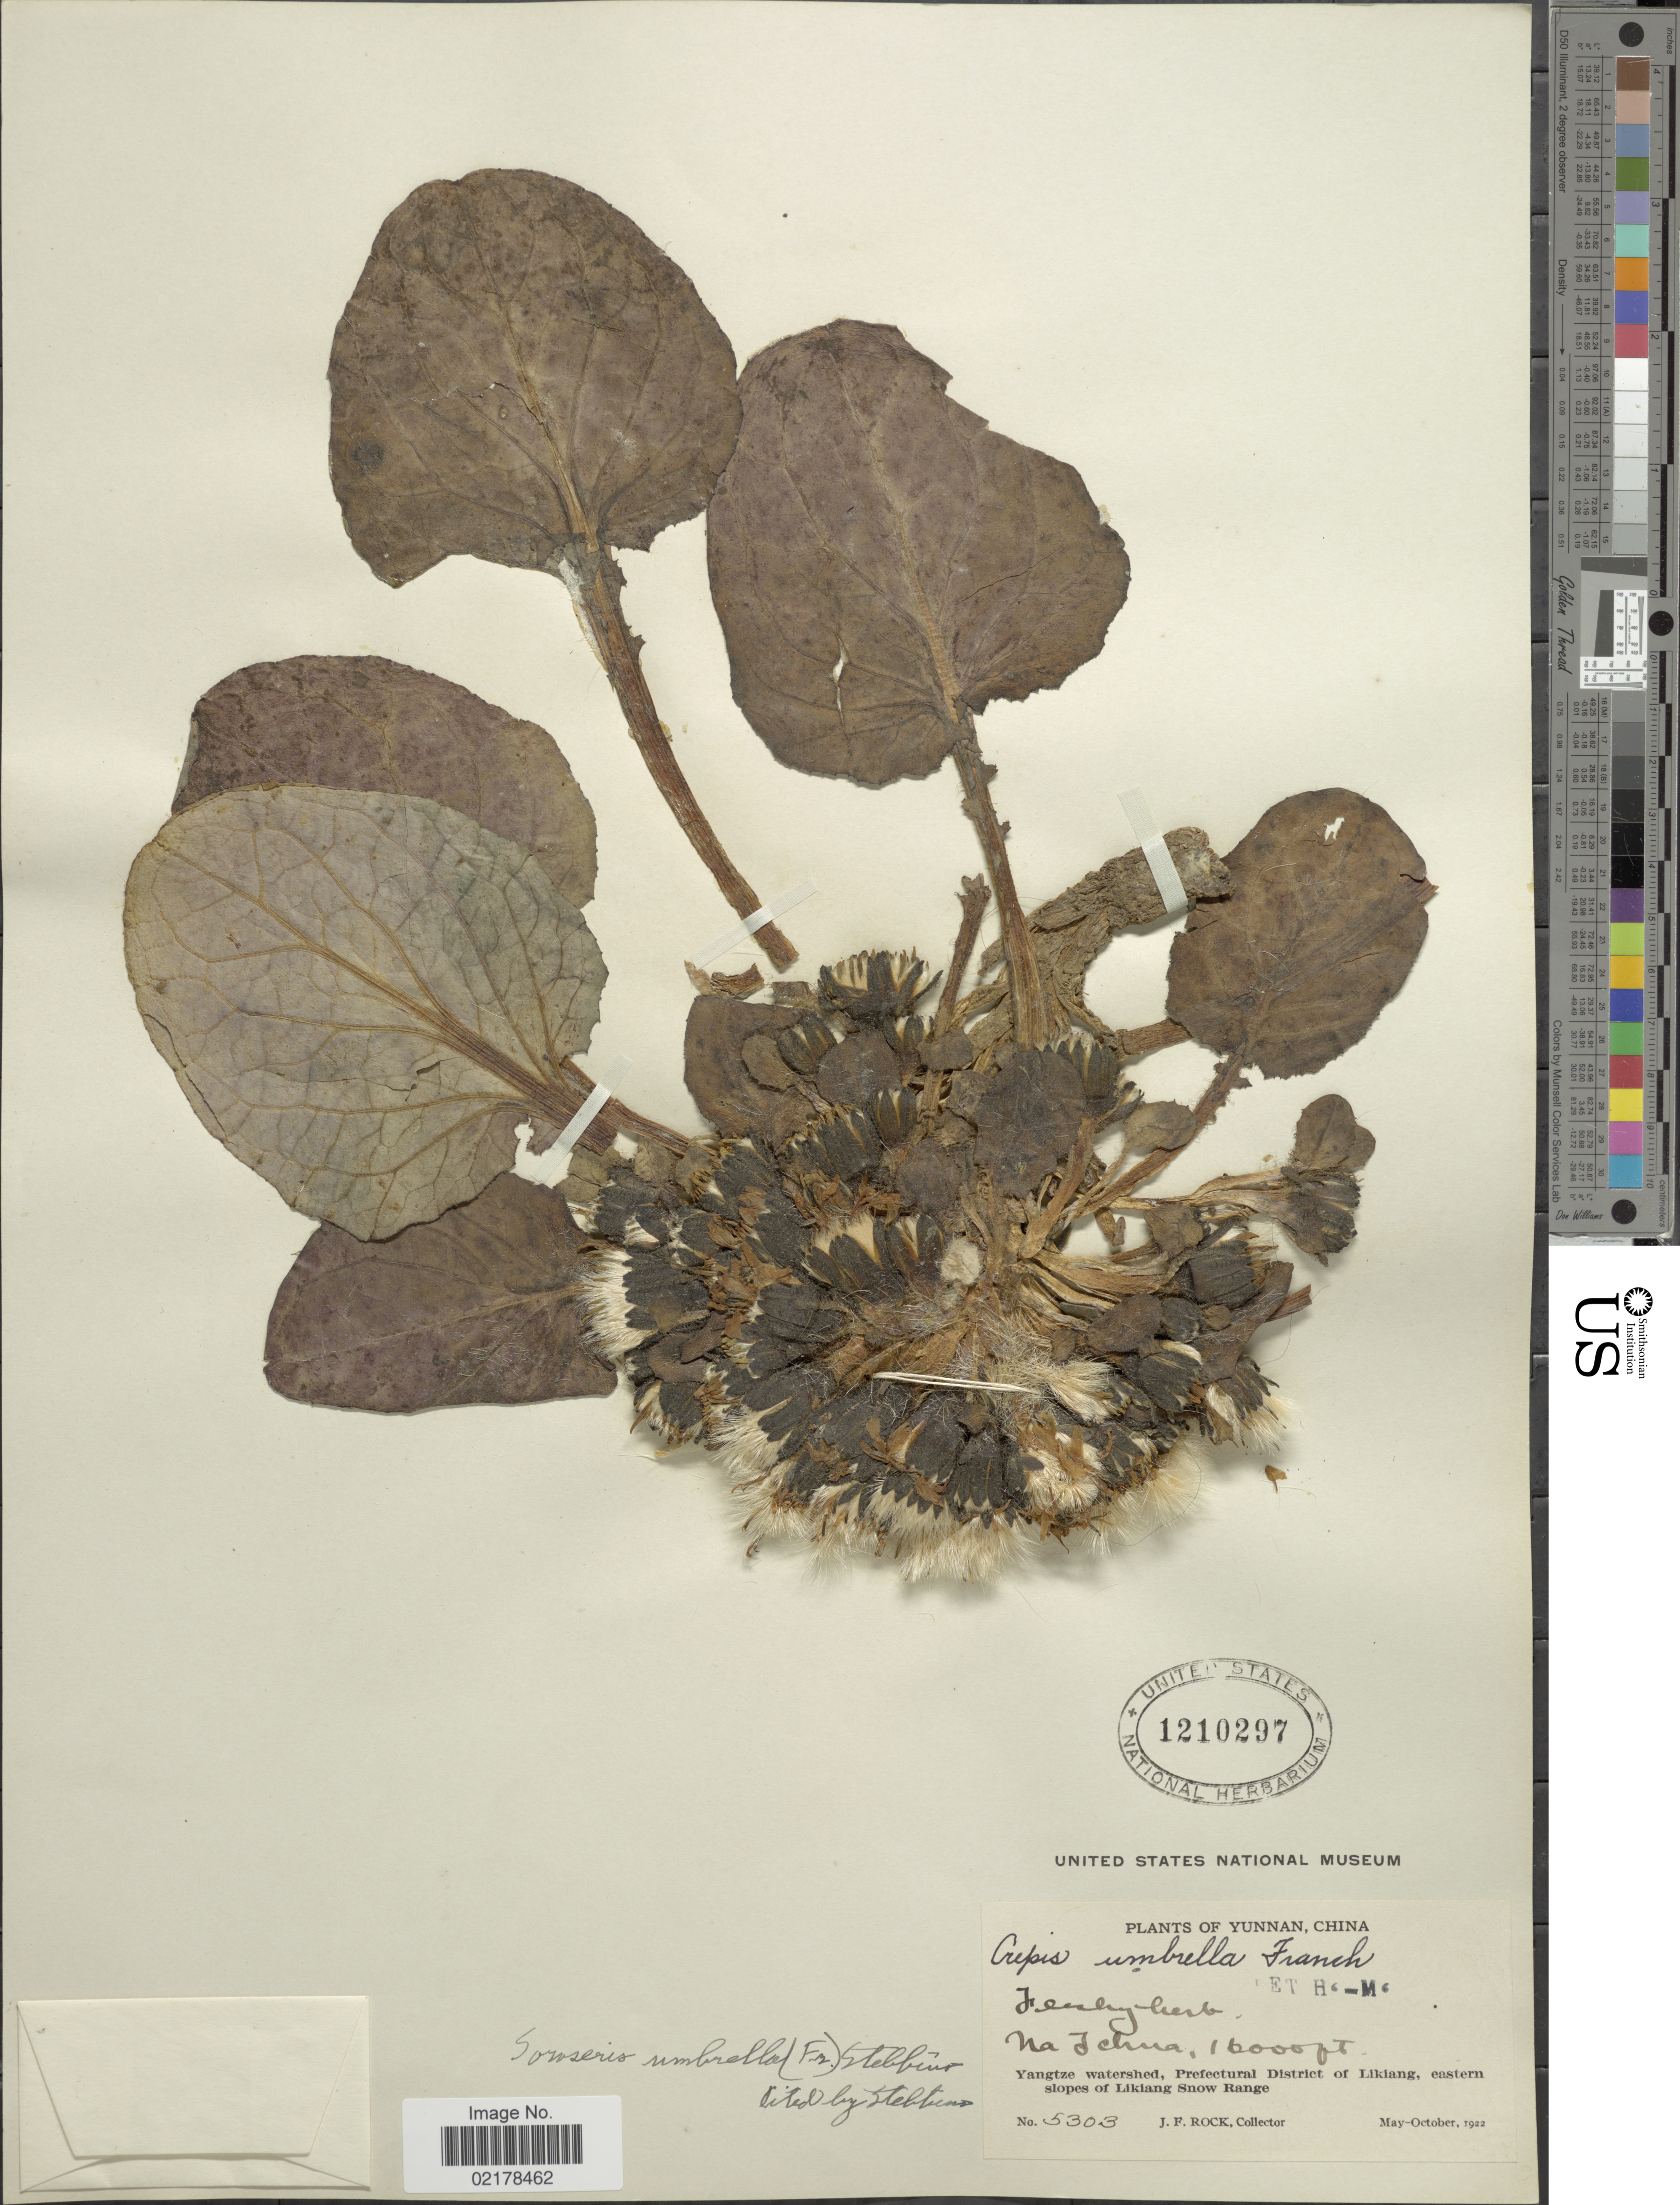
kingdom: Plantae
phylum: Tracheophyta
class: Magnoliopsida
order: Asterales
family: Asteraceae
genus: Soroseris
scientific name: Soroseris umbrella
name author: (Franch.) Stebbins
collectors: J. F. Rock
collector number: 5303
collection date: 1922-05/1922-10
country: China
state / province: Yunnan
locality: Na Ichua, Yangtze watershed, Prefectural District of Likian, Eastern slopes of Likiang Snow Range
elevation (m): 4877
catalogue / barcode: US 1210297